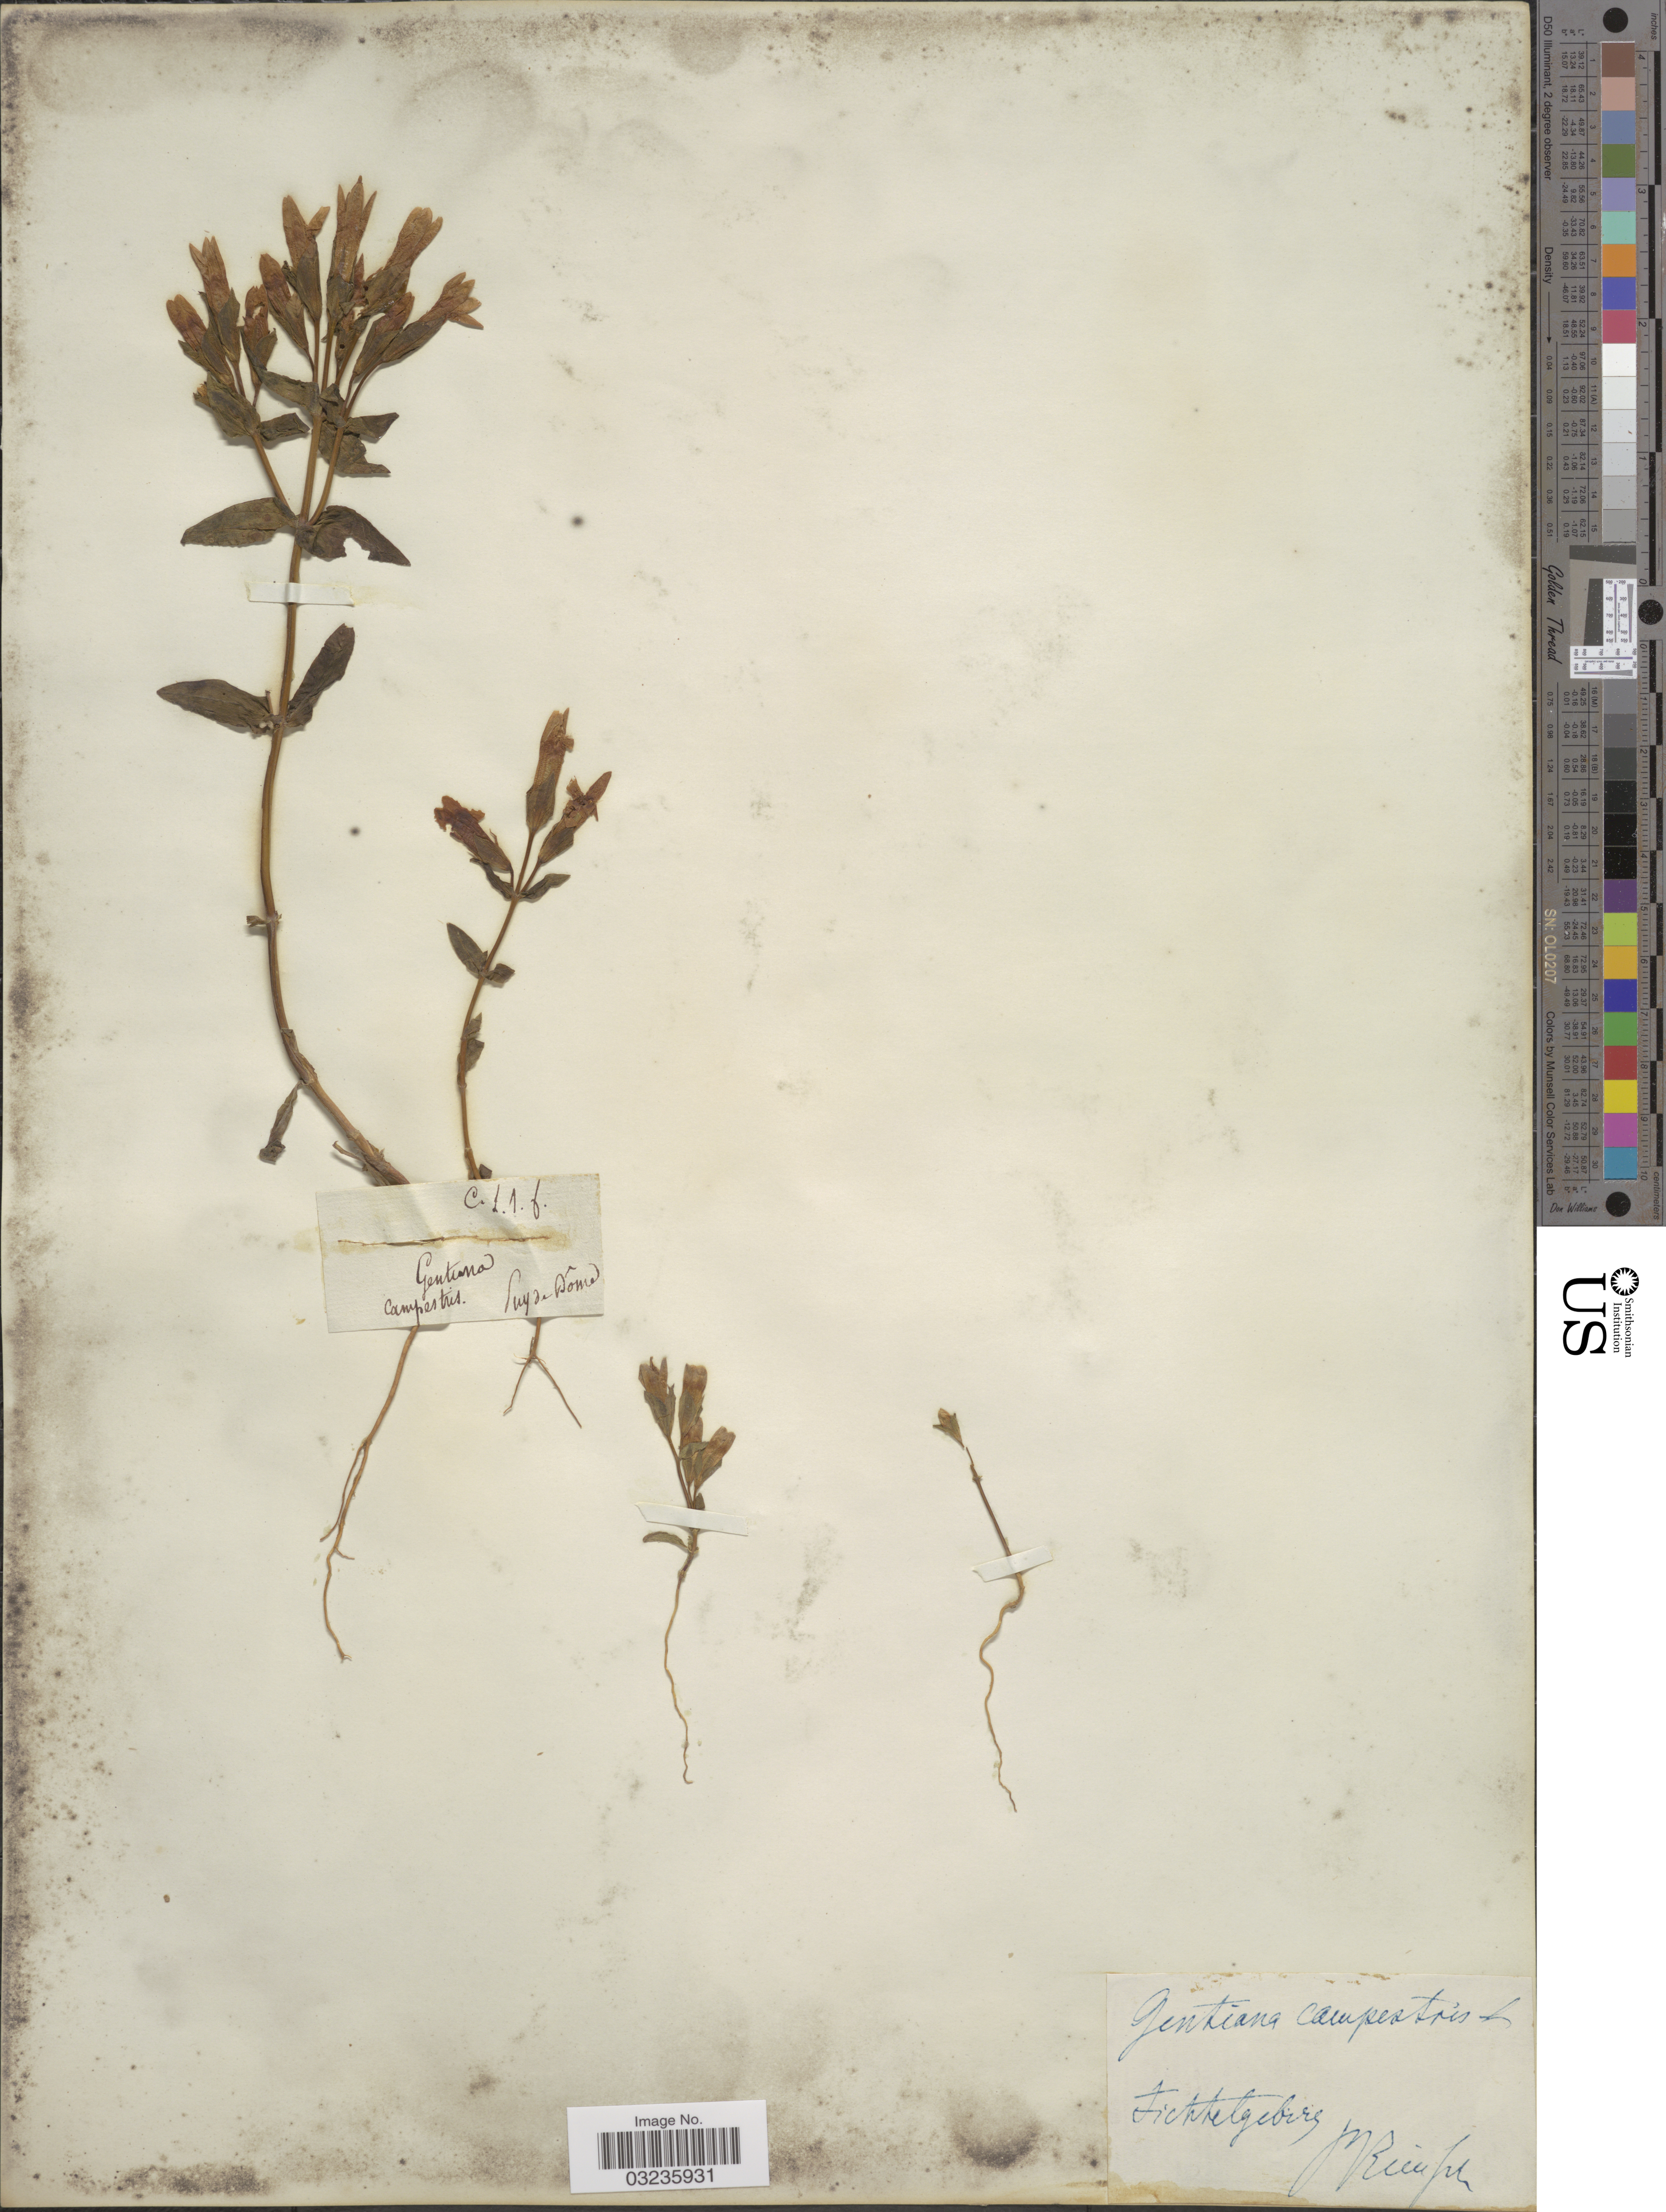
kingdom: Plantae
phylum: Tracheophyta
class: Magnoliopsida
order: Gentianales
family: Gentianaceae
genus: Gentiana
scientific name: Gentiana campestris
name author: L.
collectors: M. Reinph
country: Germany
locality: Fichtelgeberg.